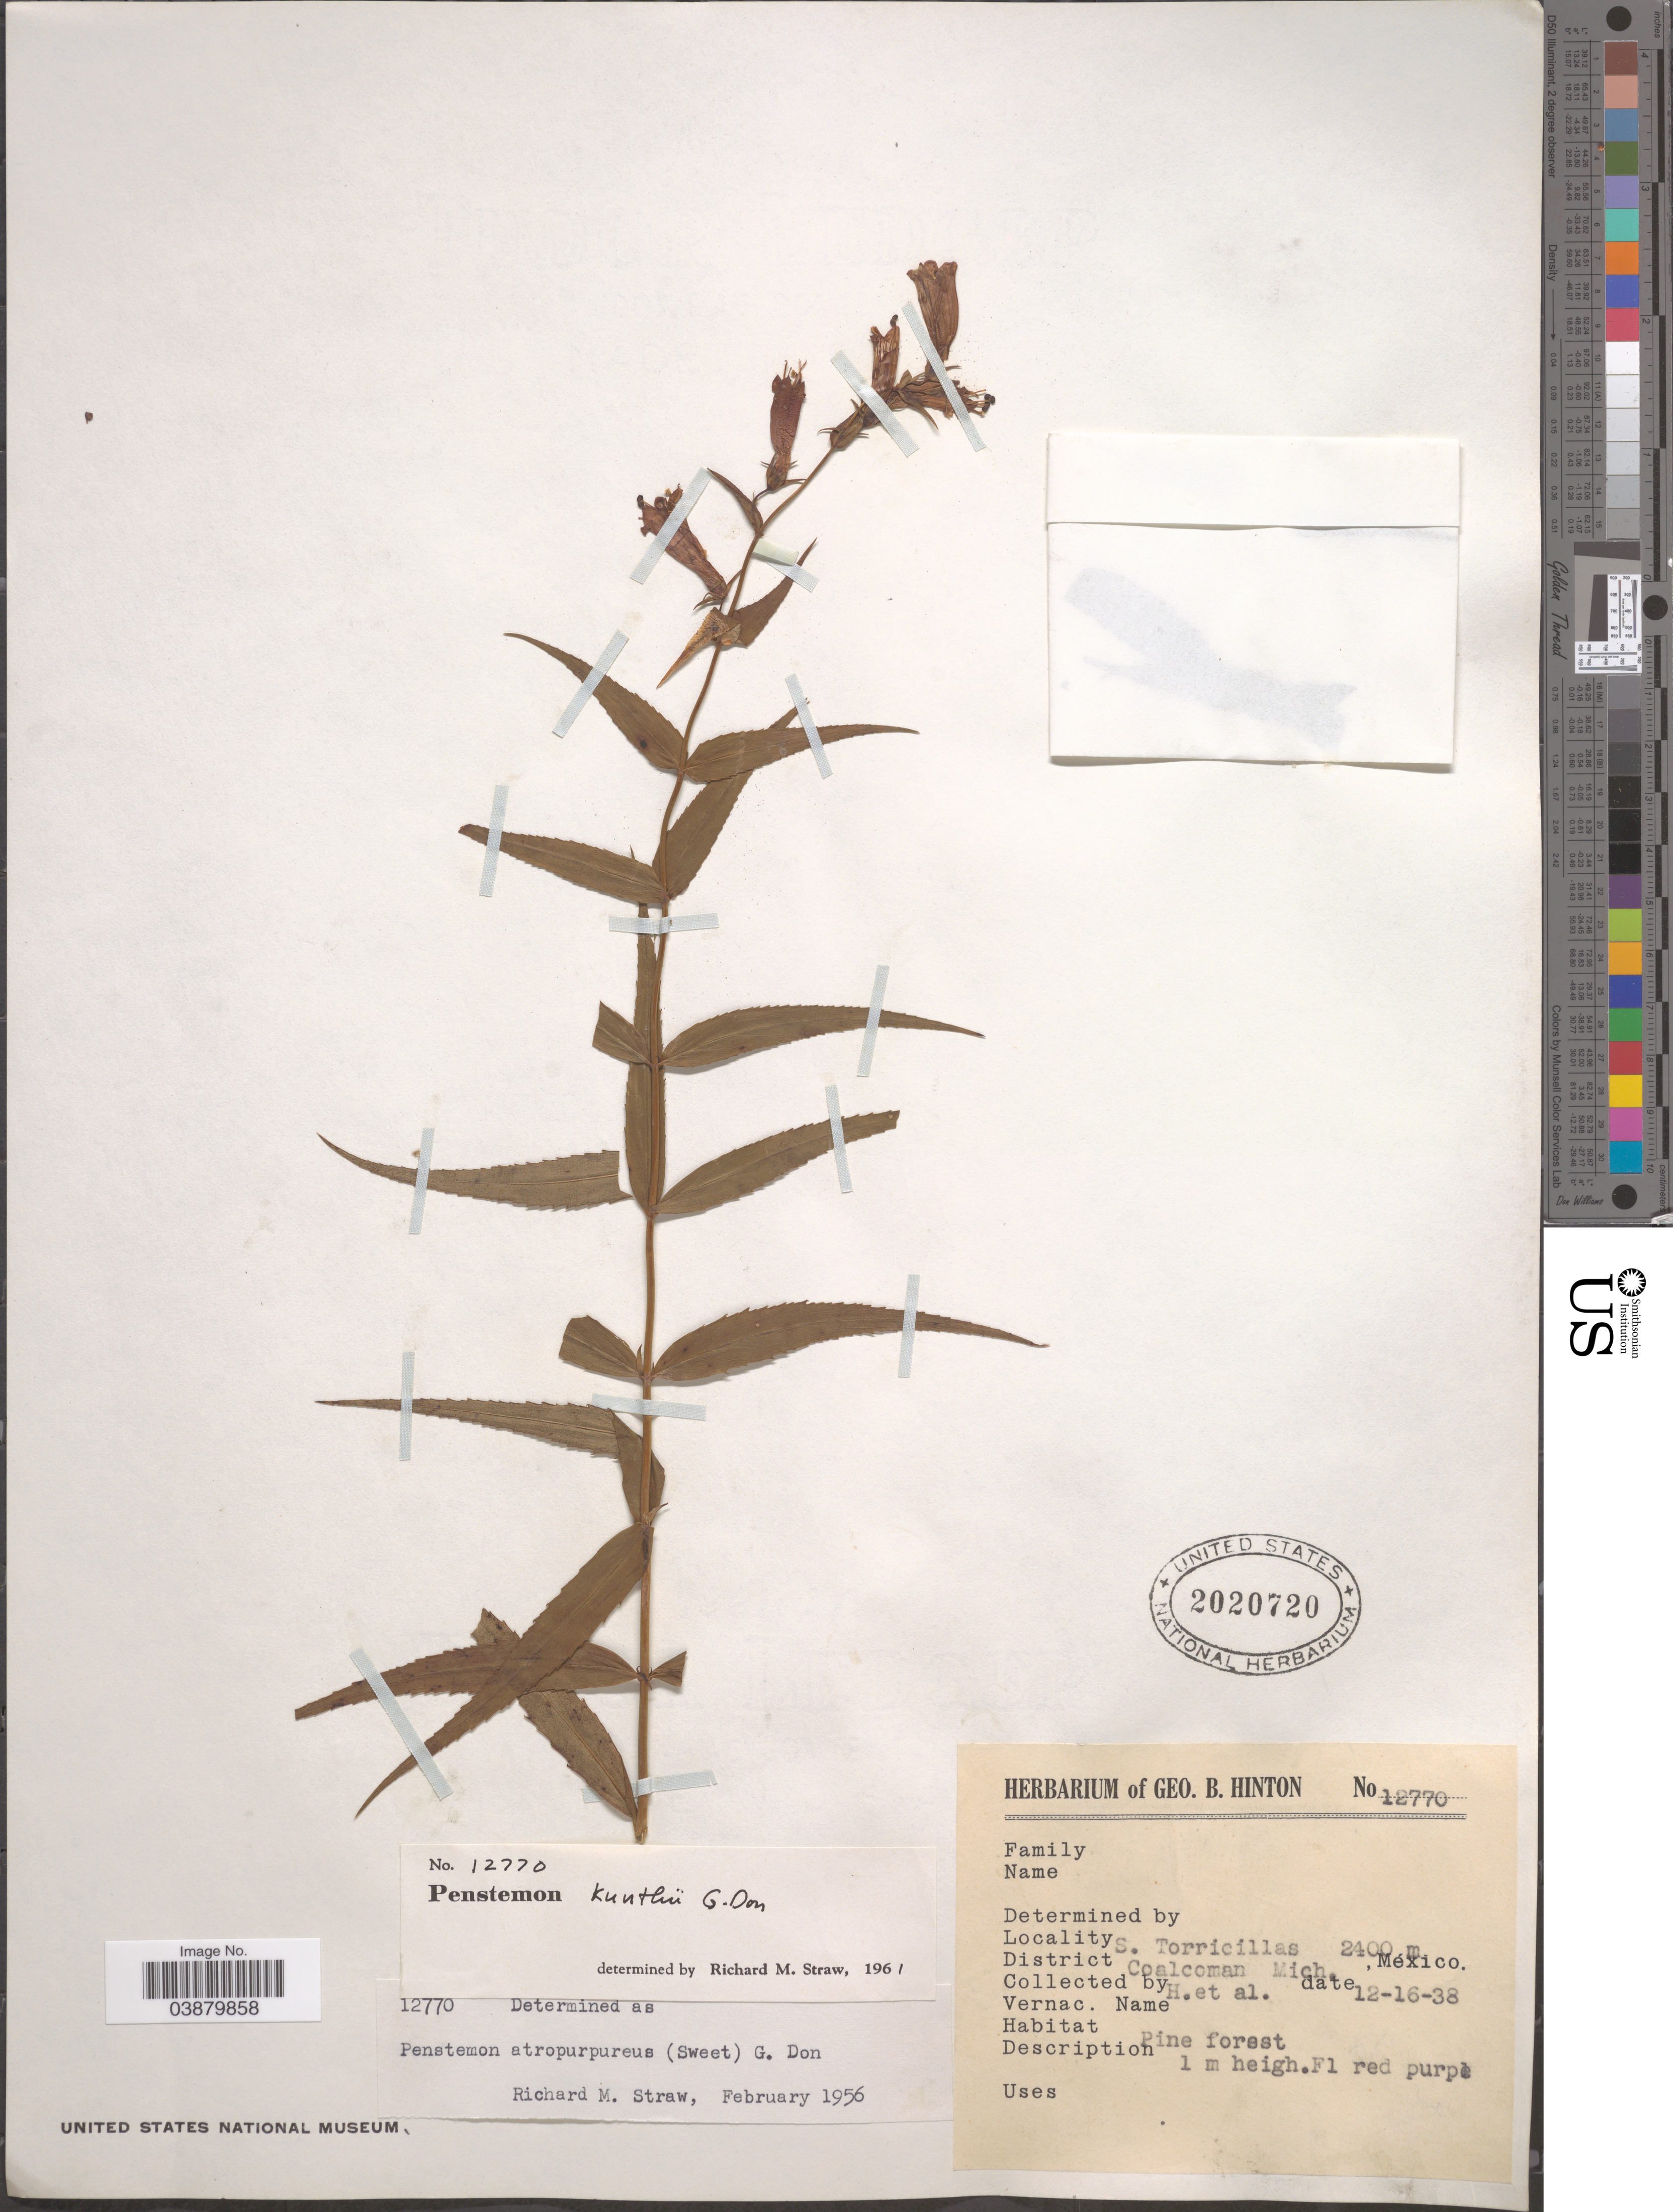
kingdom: Plantae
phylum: Tracheophyta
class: Magnoliopsida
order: Lamiales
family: Plantaginaceae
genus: Penstemon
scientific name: Penstemon kunthii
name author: G. Don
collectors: G. B. Hinton & et al.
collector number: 12770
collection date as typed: Transcribed d/m/y: 16/12/38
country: Mexico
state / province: Michoacán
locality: S. Torricillas. District Coalcoman.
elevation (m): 2400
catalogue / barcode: US 2020720